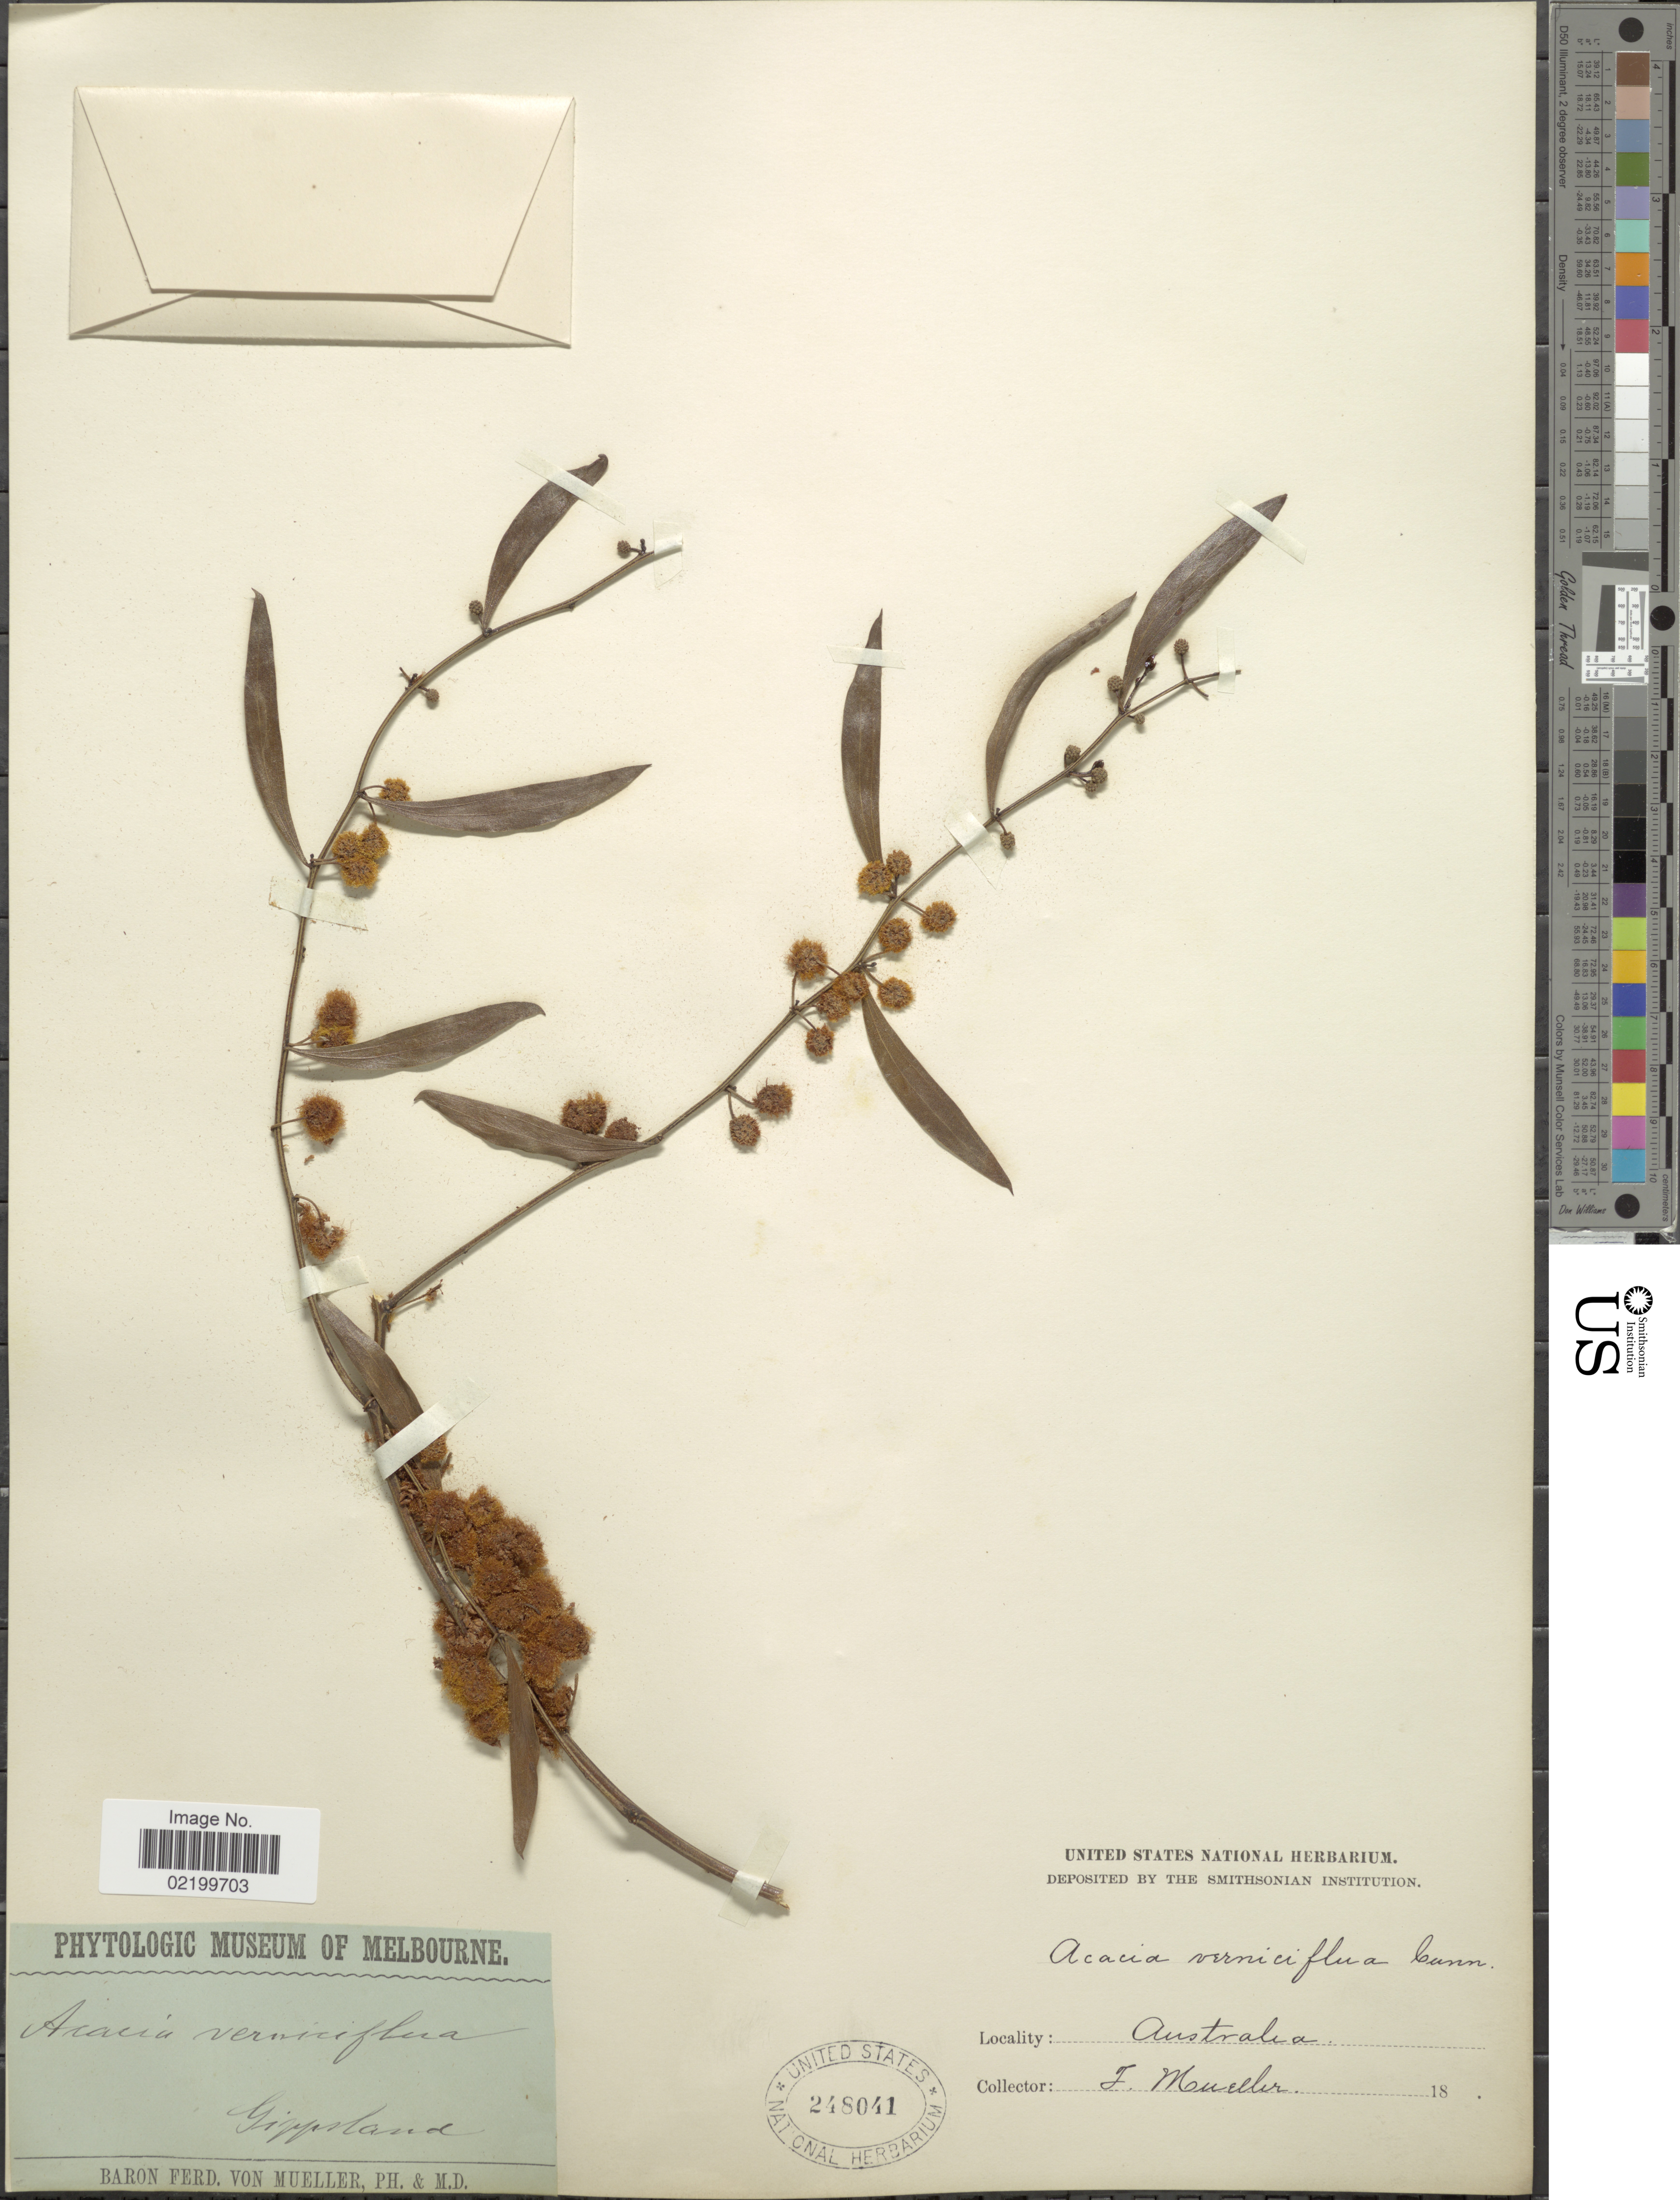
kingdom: Plantae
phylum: Tracheophyta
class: Magnoliopsida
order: Fabales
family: Fabaceae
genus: Acacia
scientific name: Acacia verniciflua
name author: A. Cunn.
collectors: F. Mueller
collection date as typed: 18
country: Australia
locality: Australia, Gippsland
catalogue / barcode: US 248041